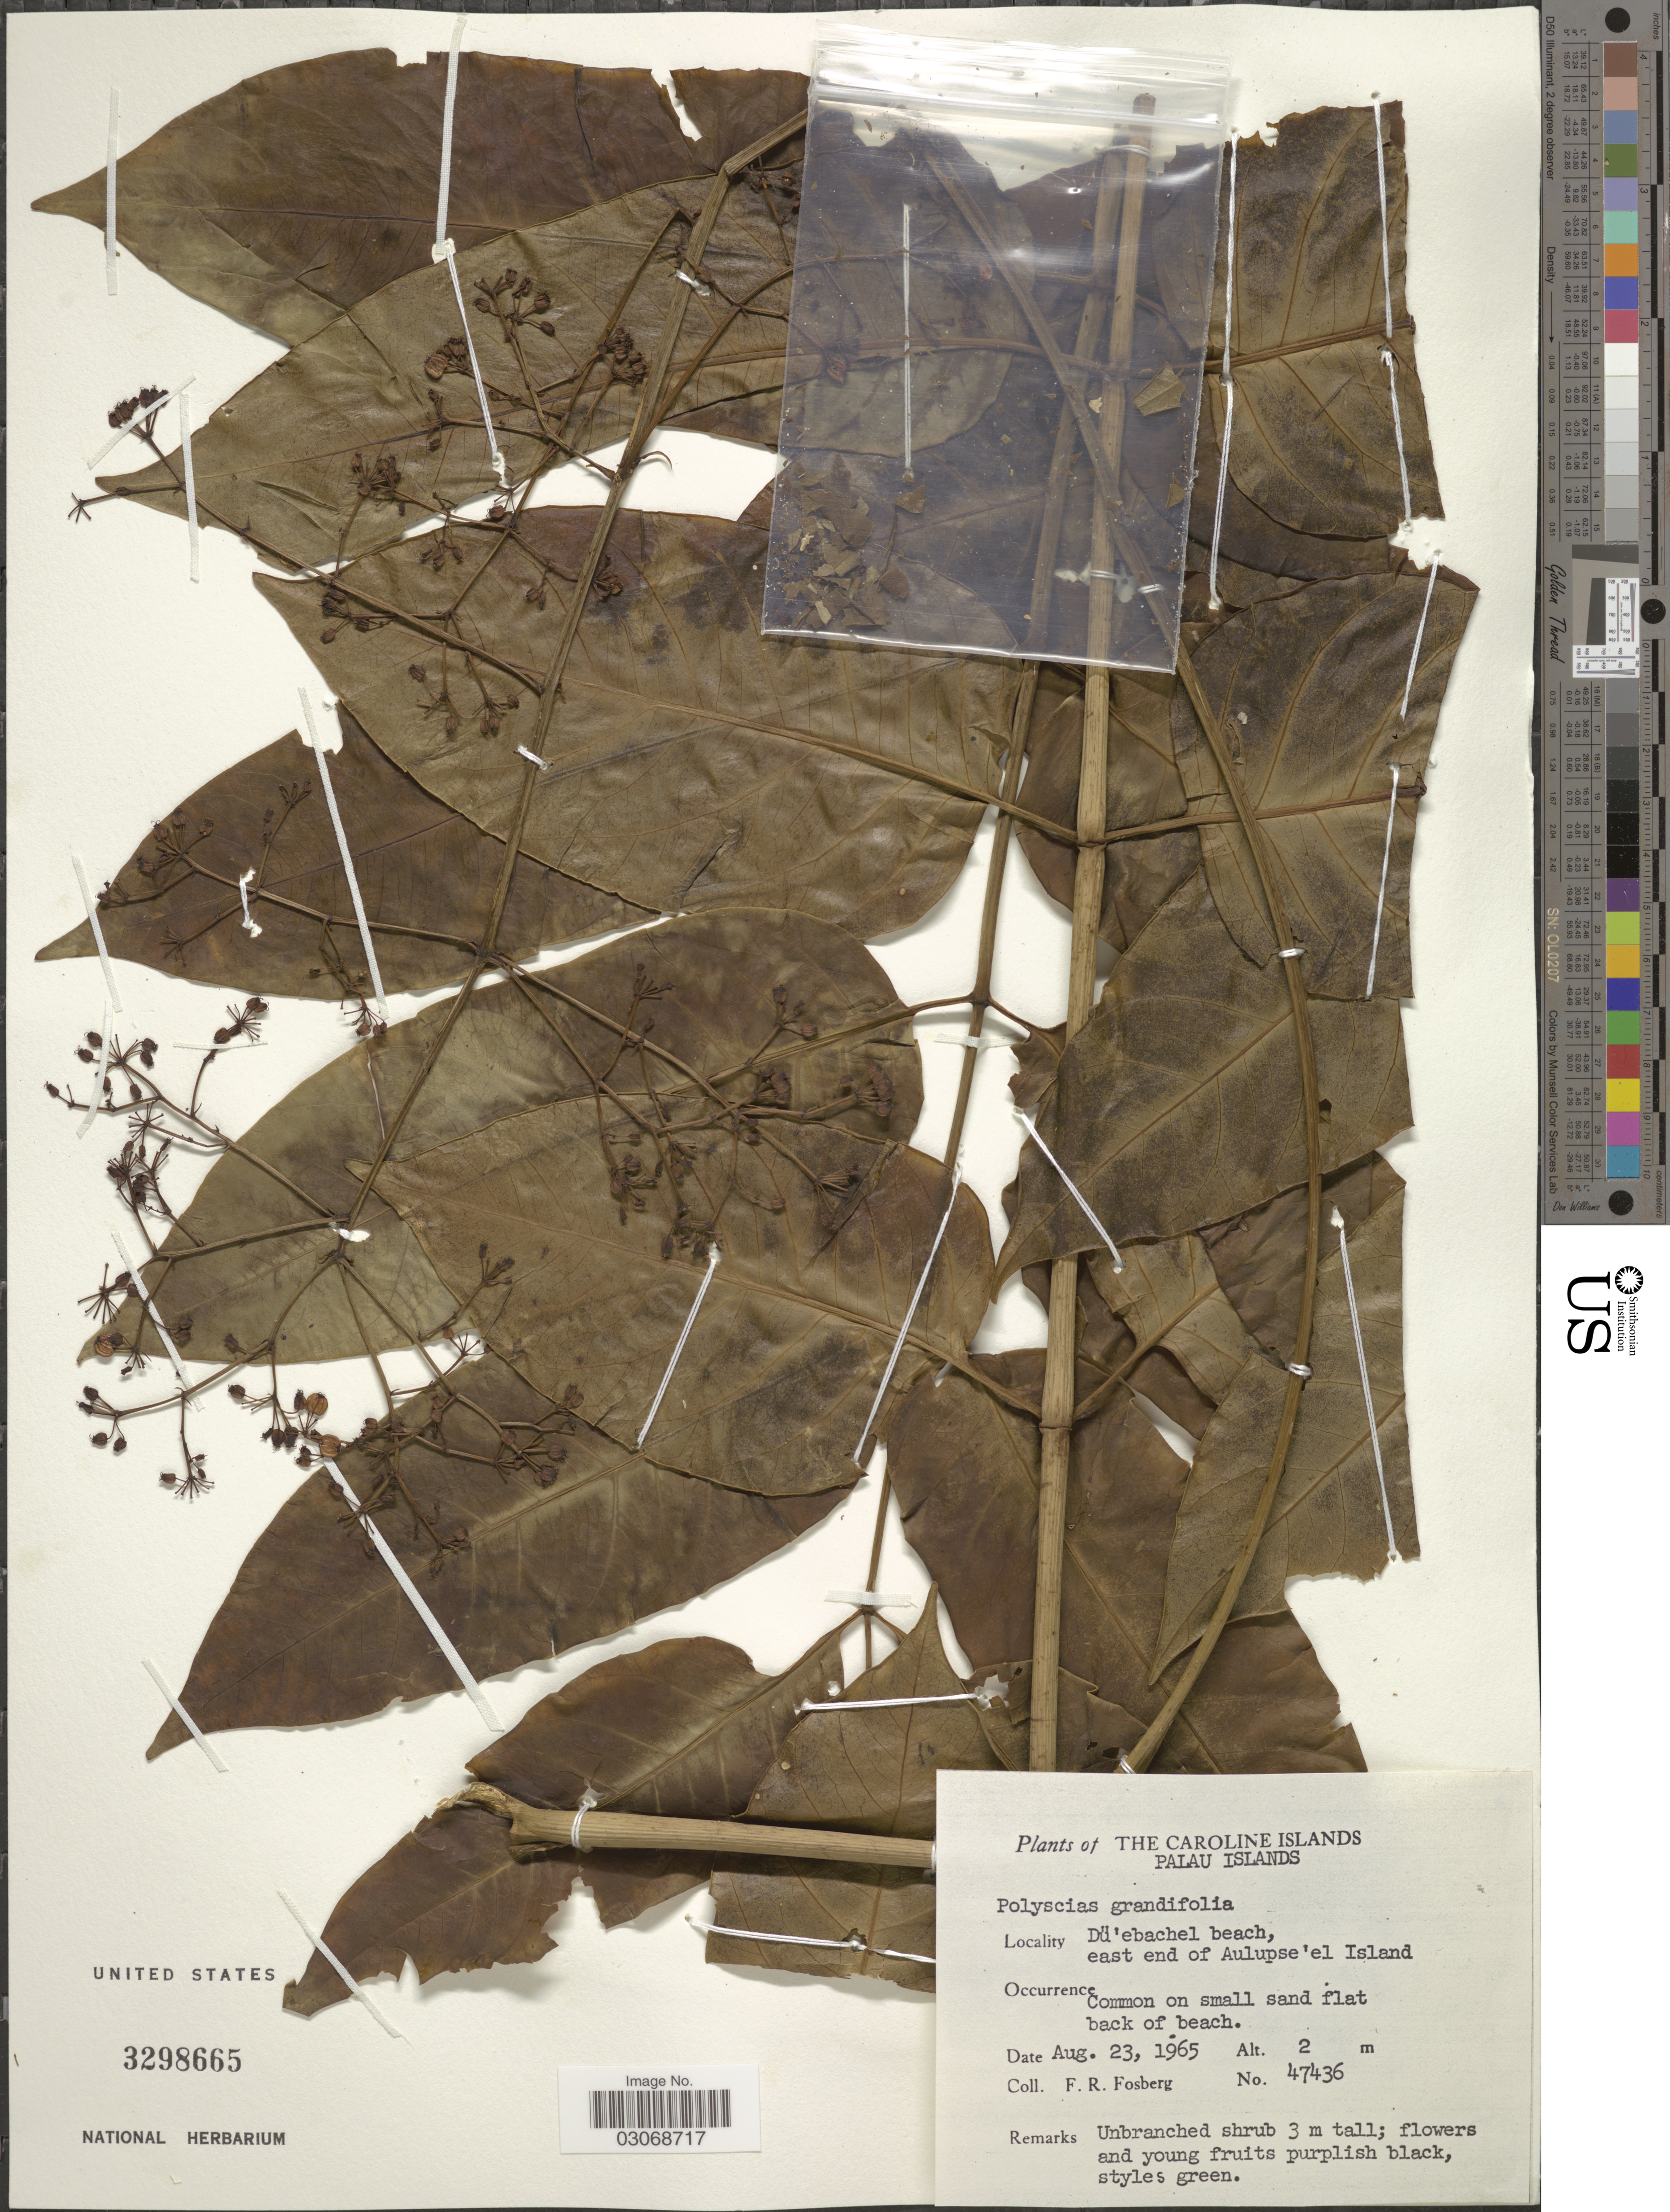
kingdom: Plantae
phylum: Tracheophyta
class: Magnoliopsida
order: Apiales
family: Araliaceae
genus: Polyscias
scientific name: Polyscias macgillivrayi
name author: Harms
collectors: F. R. Fosberg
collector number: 47436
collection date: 1965-08-23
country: Palau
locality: The Caroline Islands, Palau Islands, Dü'ebachel beach, east end of Aulupse'el Island.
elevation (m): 2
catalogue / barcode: US 3298665